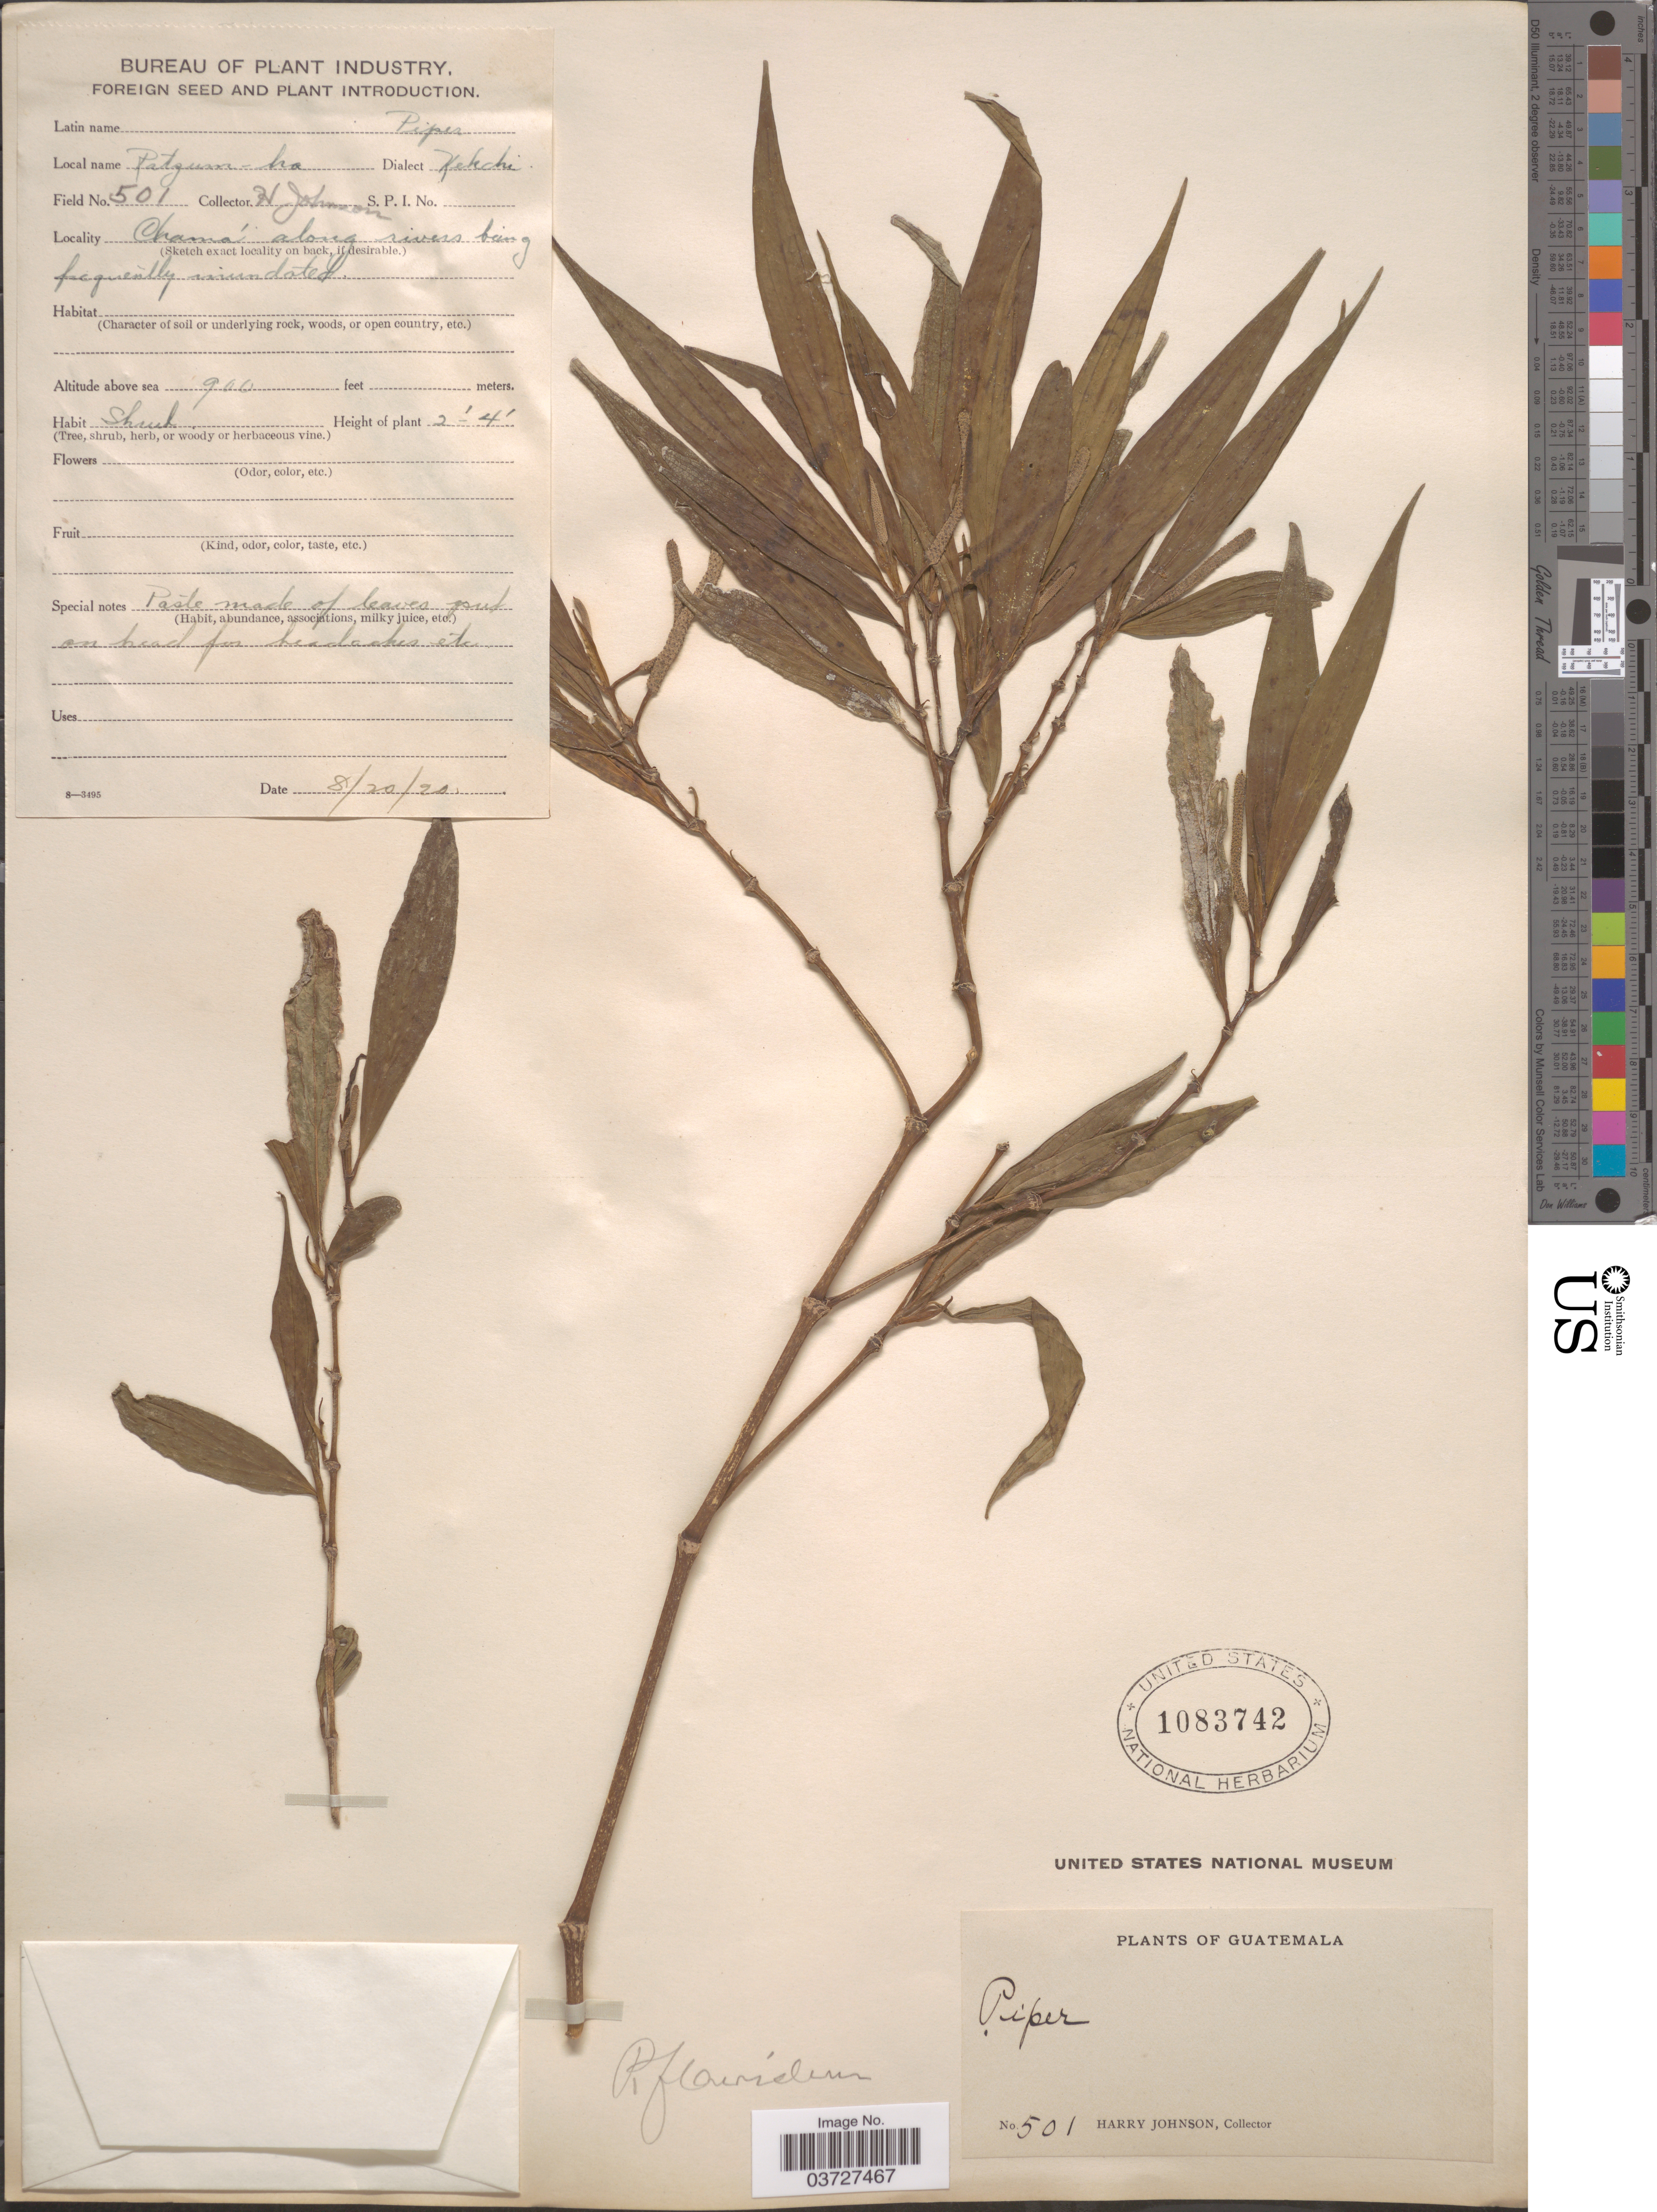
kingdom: Plantae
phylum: Tracheophyta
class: Magnoliopsida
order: Piperales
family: Piperaceae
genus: Piper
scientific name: Piper flavidum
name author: C. DC. in Donn. Sm.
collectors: H. Johnson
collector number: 501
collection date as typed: Transcribed d/m/y: 20/8/20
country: Guatemala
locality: Chamá, along rivers being frequently inundated.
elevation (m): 274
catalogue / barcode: US 1083742